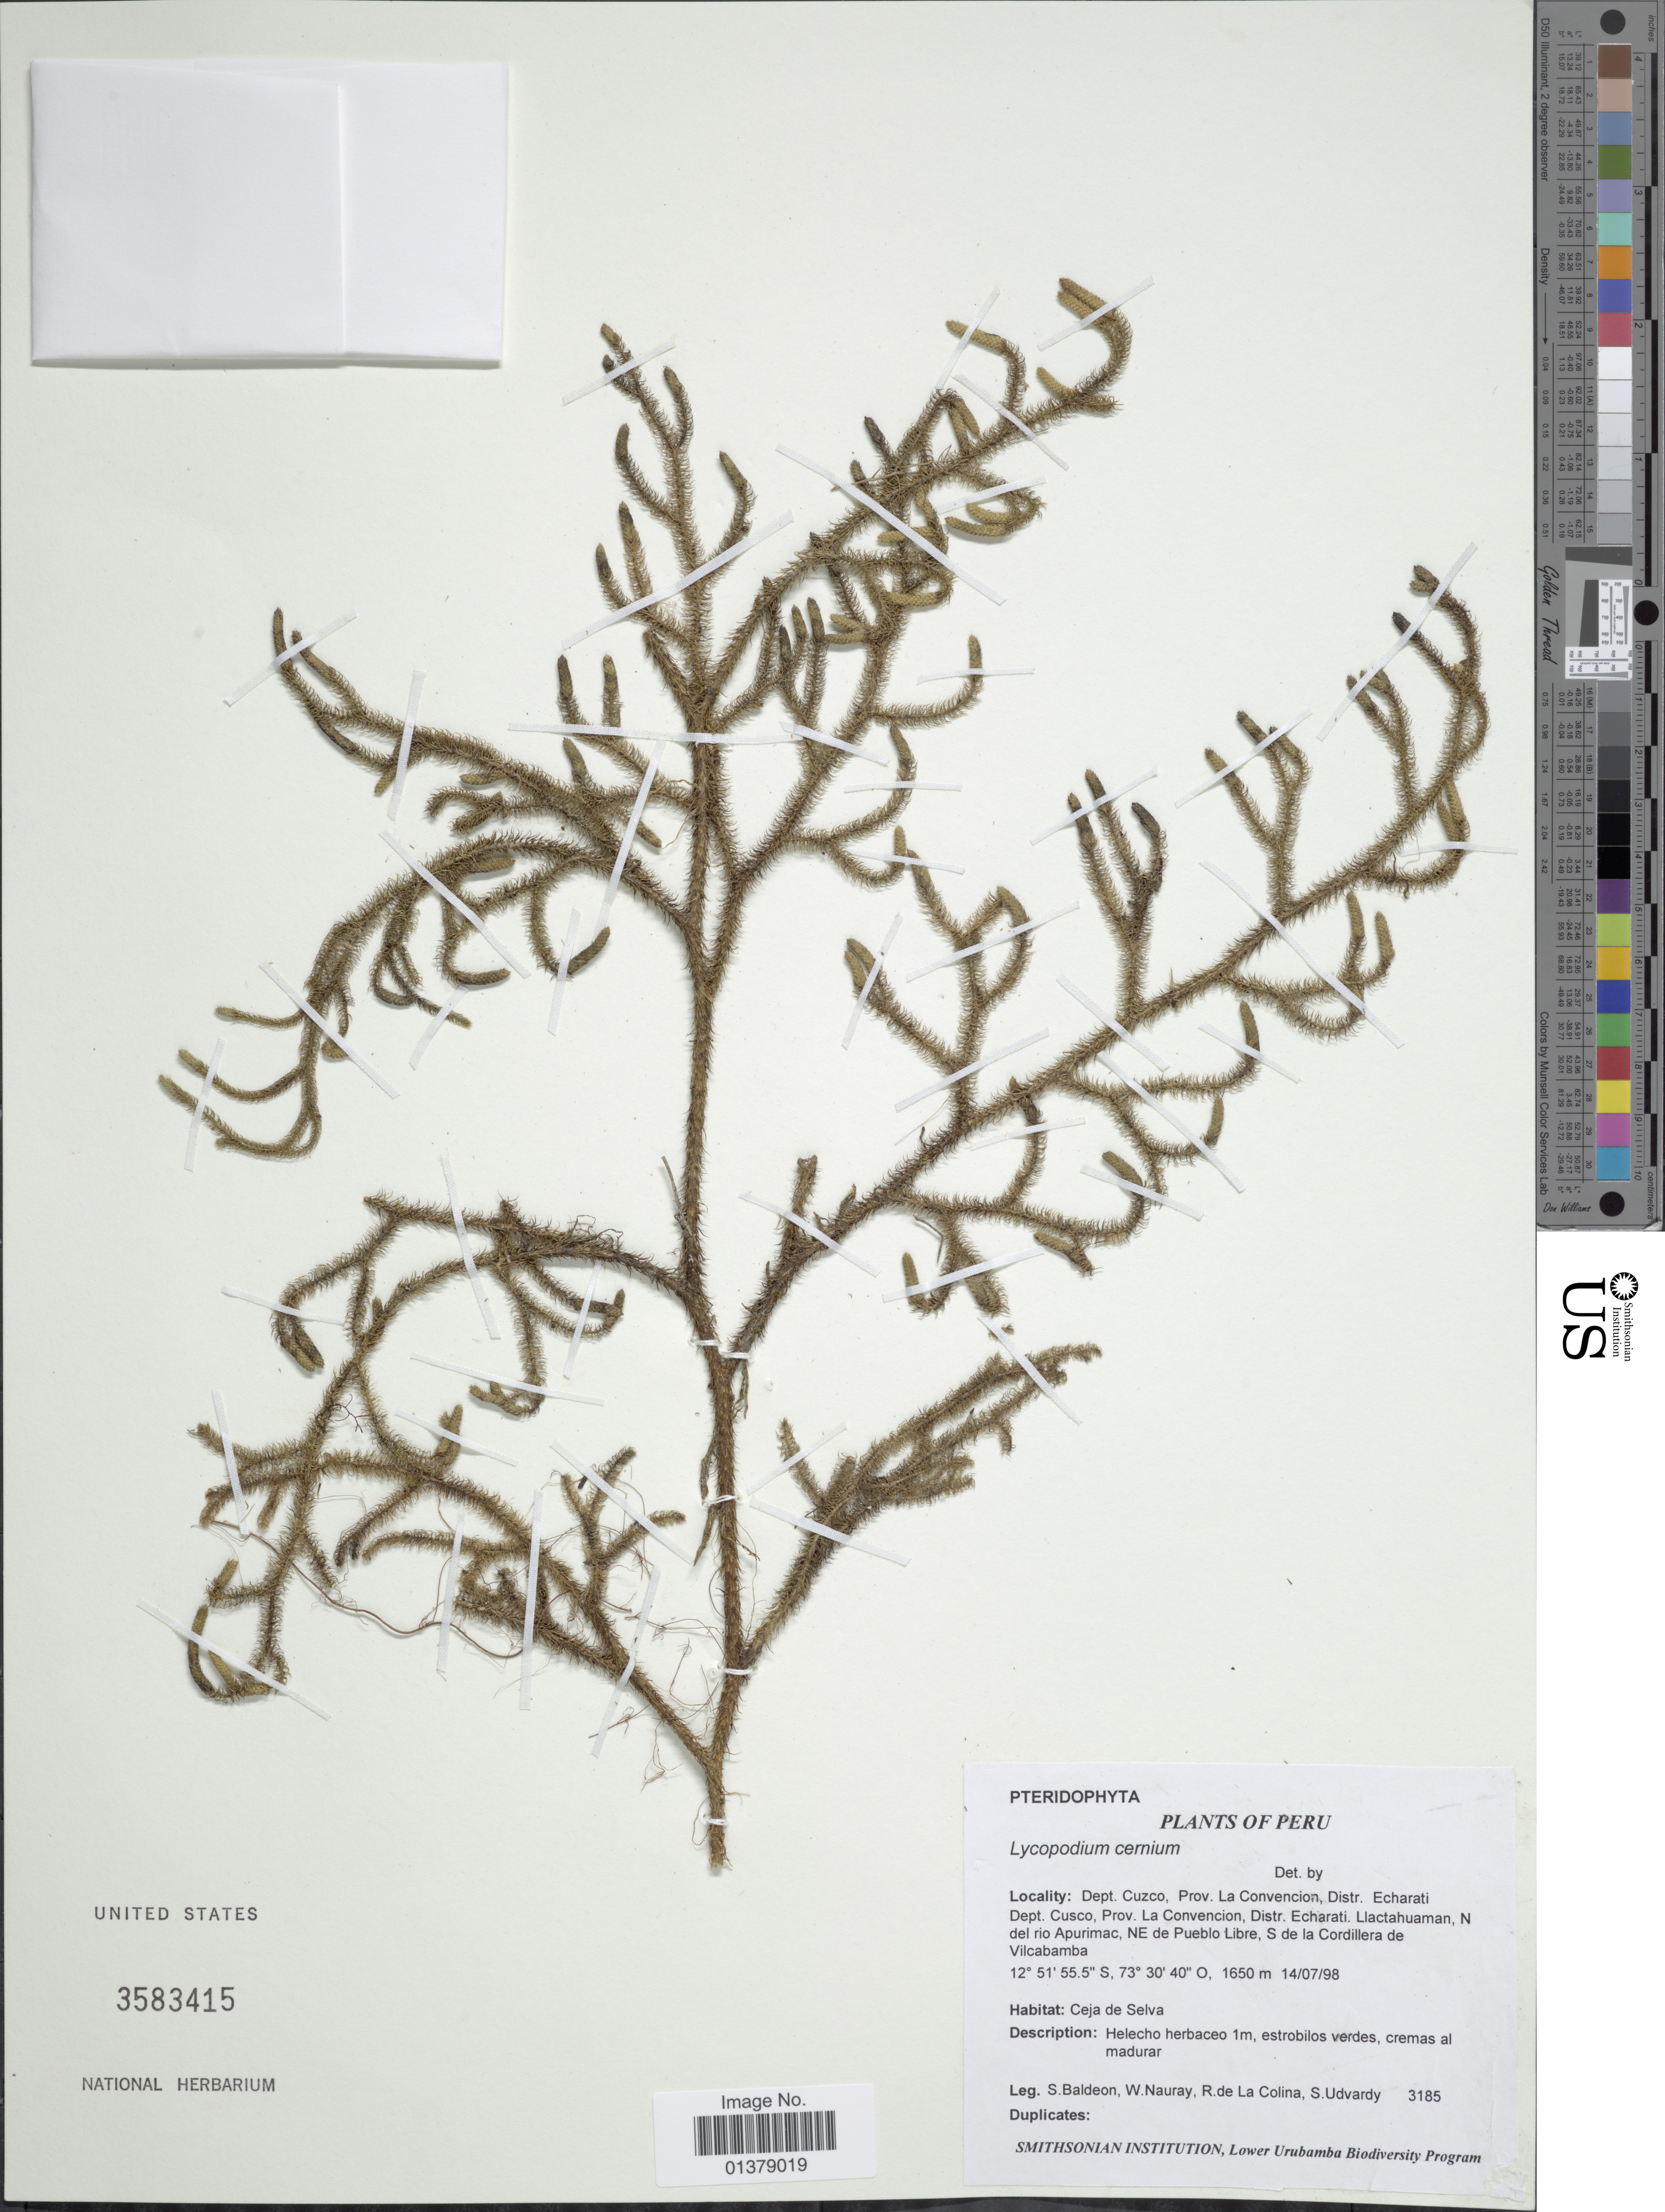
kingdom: Plantae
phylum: Tracheophyta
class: Lycopodiopsida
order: Lycopodiales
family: Lycopodiaceae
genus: Palhinhaea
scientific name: Palhinhaea cernua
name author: (L.) Vasc. & Franco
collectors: S. Baldeon, W. Nauray, R. Colina & S. Udvardy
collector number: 3185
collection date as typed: Transcribed d/m/y: 14/7/98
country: Peru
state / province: Cusco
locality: La Convencion, Distr. Echarati, Llactahuaman, N del rio Apurimac, NE de Pueblo Libre, S de la Cordillera de Vilcabamba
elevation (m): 1650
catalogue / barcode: US 3583415